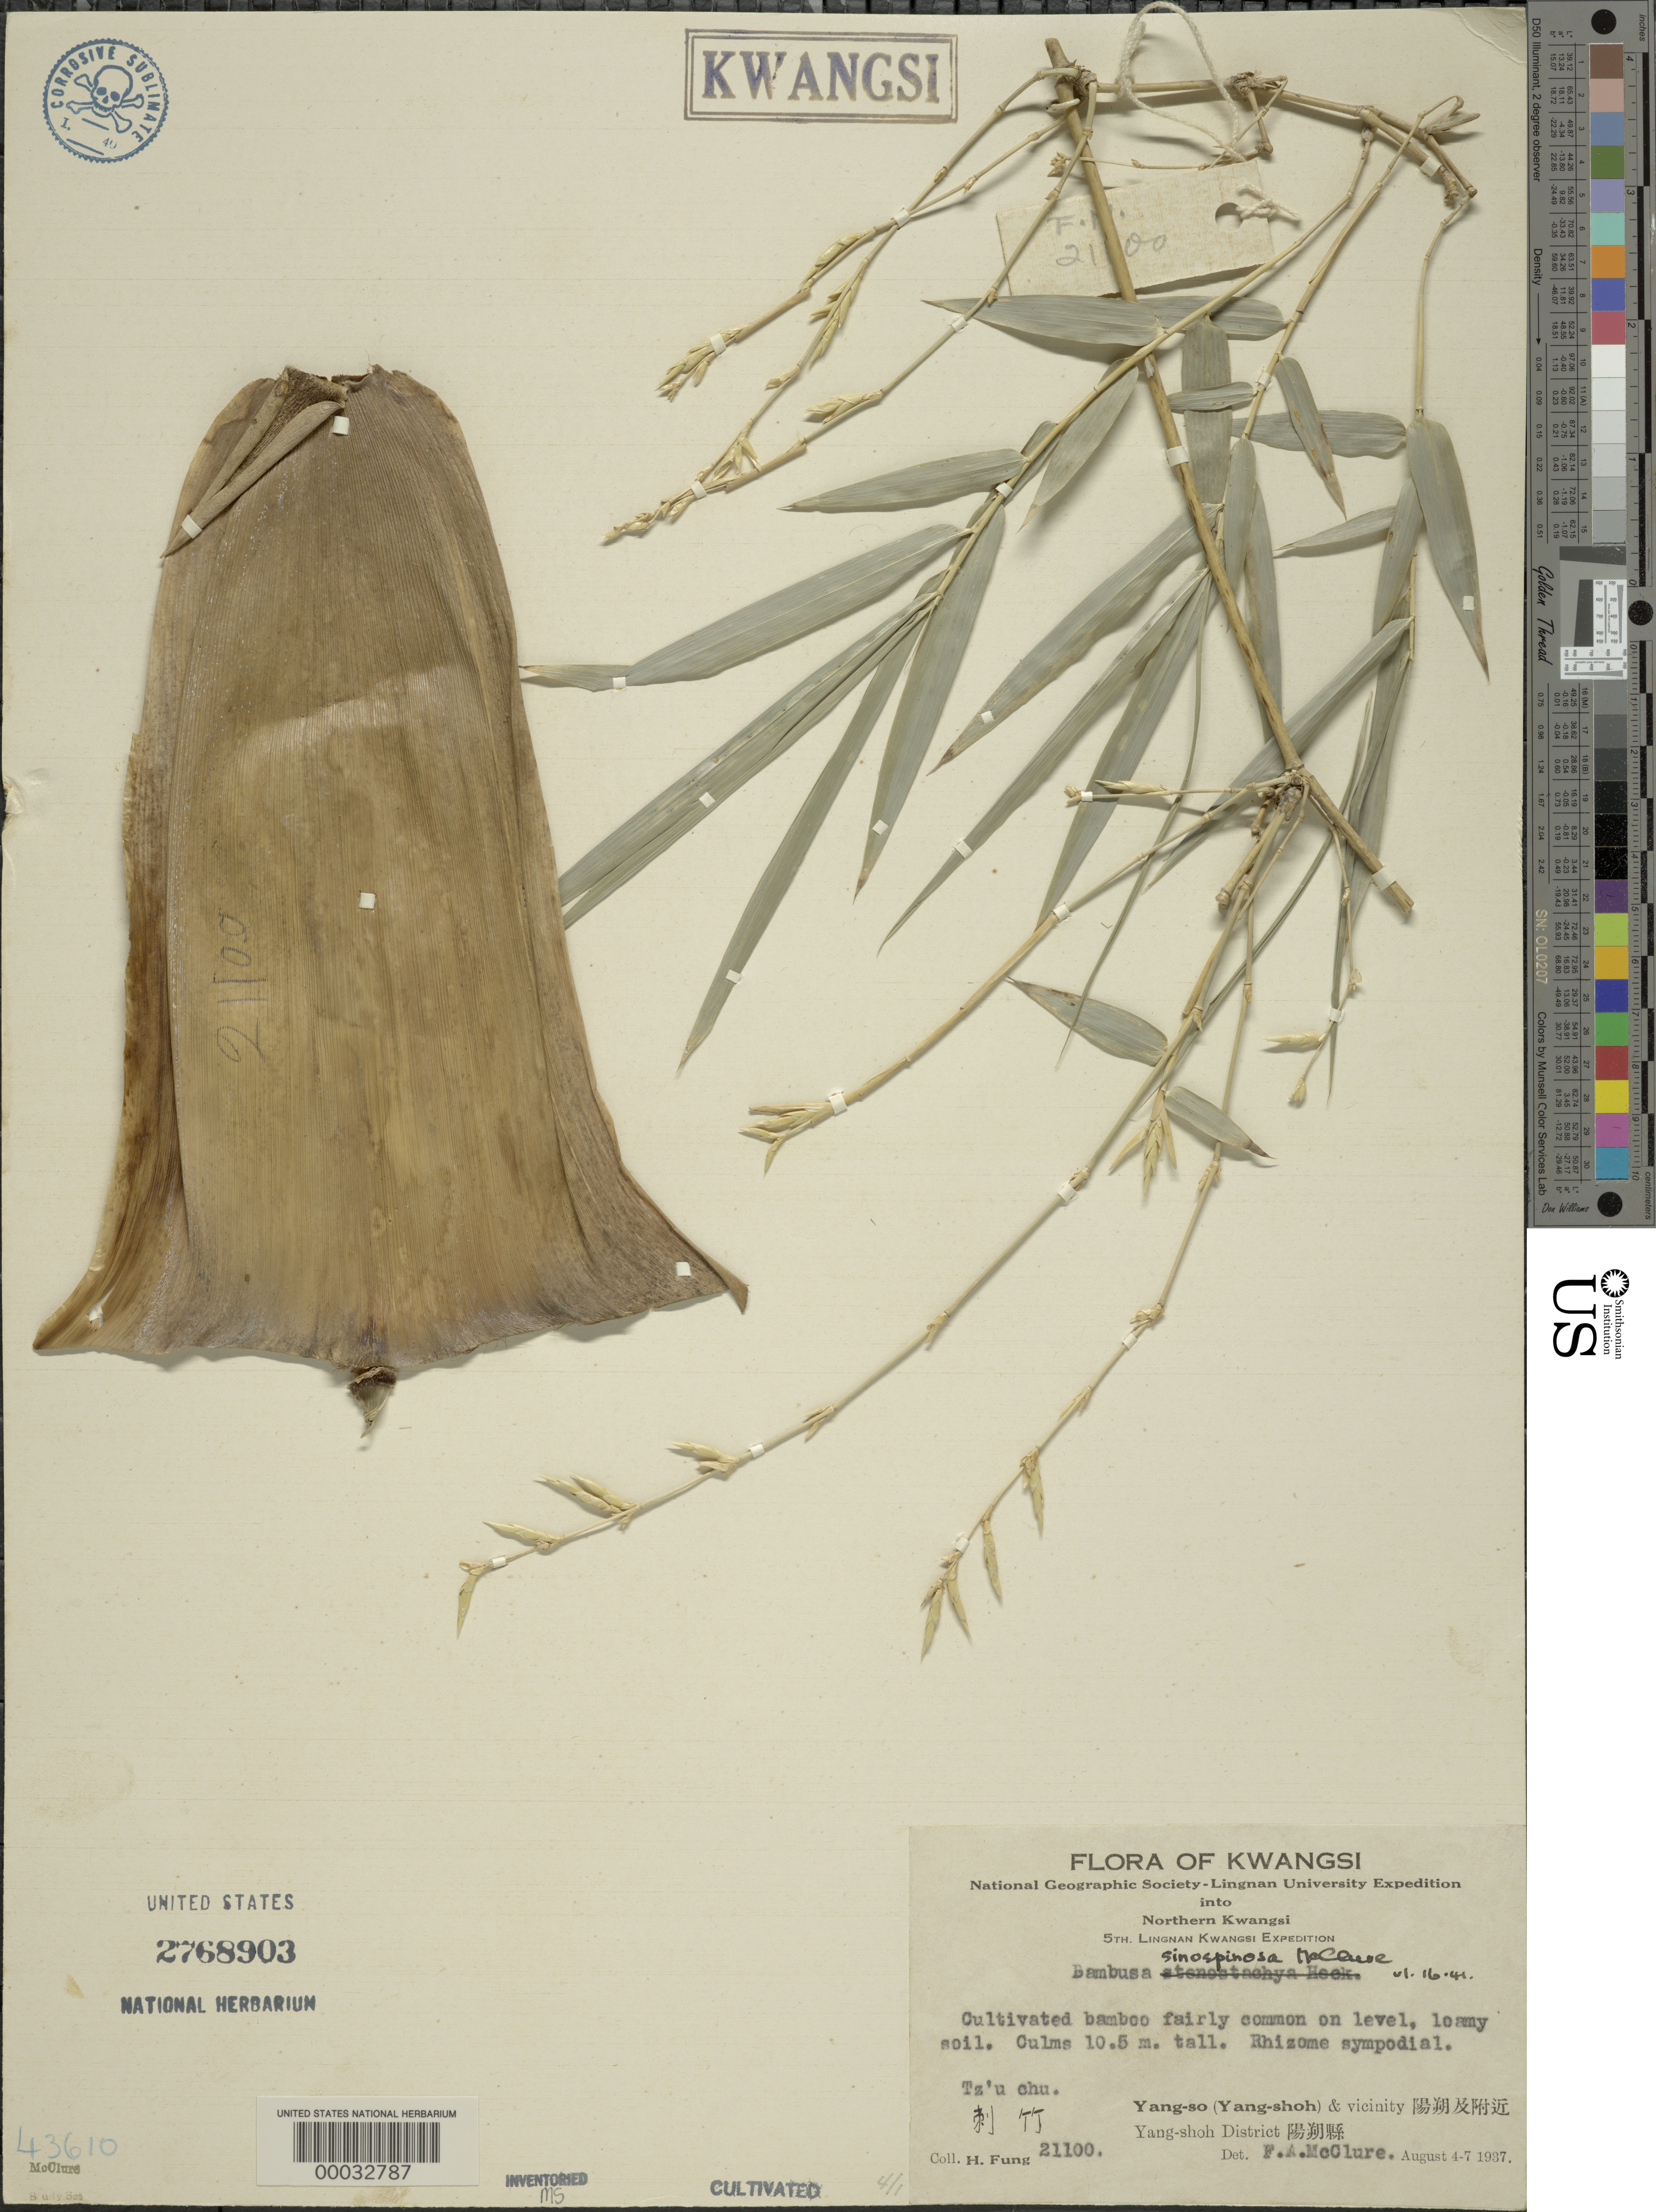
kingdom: Plantae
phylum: Tracheophyta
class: Liliopsida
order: Poales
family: Poaceae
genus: Bambusa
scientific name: Bambusa sinospinosa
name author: McClure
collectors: H. L. Fung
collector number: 21100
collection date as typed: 04 Aug 1937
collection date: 1937-08-04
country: China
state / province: Jiangxi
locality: Yang-so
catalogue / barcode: US 2768903